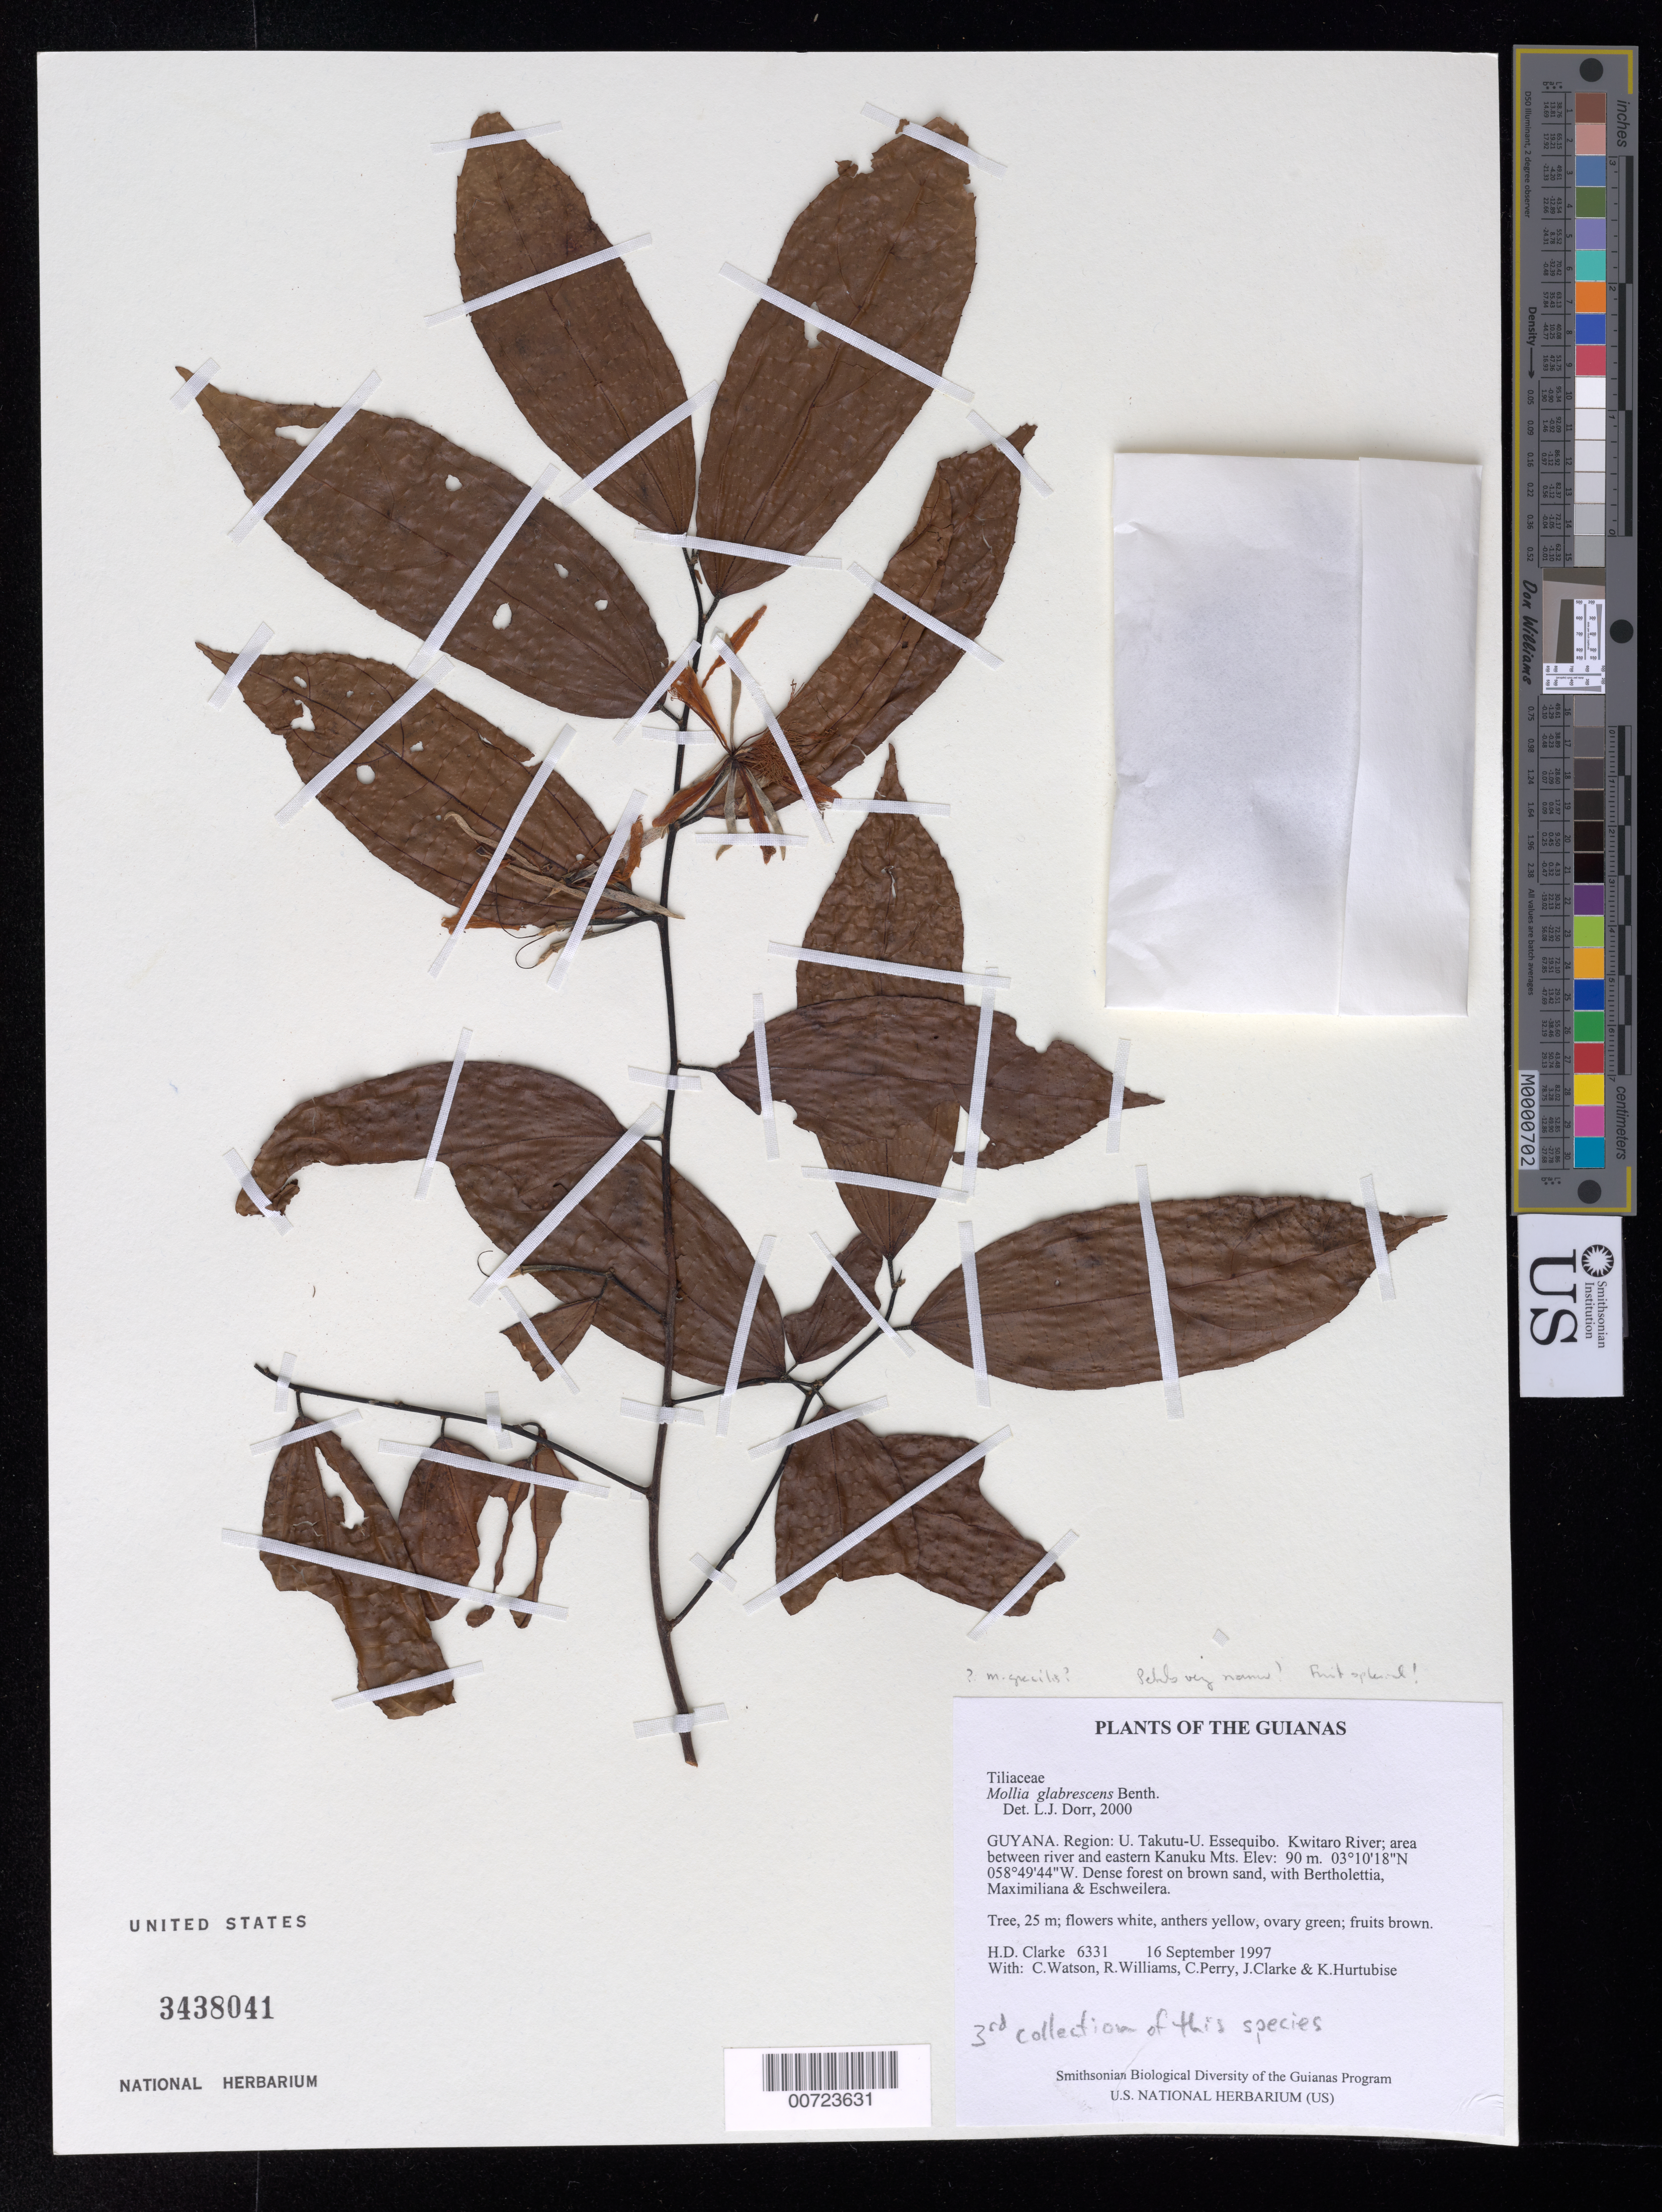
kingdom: Plantae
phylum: Tracheophyta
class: Magnoliopsida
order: Malvales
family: Malvaceae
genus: Mollia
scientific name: Mollia glabrescens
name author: Benth.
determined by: Costa, M. T. R.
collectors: H. D. Clarke, C. Watson, R. Williams, C. Perry, J. Clarke & K. Hurtubise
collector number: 6331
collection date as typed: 16 September 1997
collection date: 1997-09-16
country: Guyana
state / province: U. Takutu-U. Essequibo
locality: Kwitaro River; area between river and eastern Kanuku Mts.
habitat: Dense forest on brown sand, with Bertholettia, Maximiliana & Eschweilera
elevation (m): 90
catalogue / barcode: US 3438041